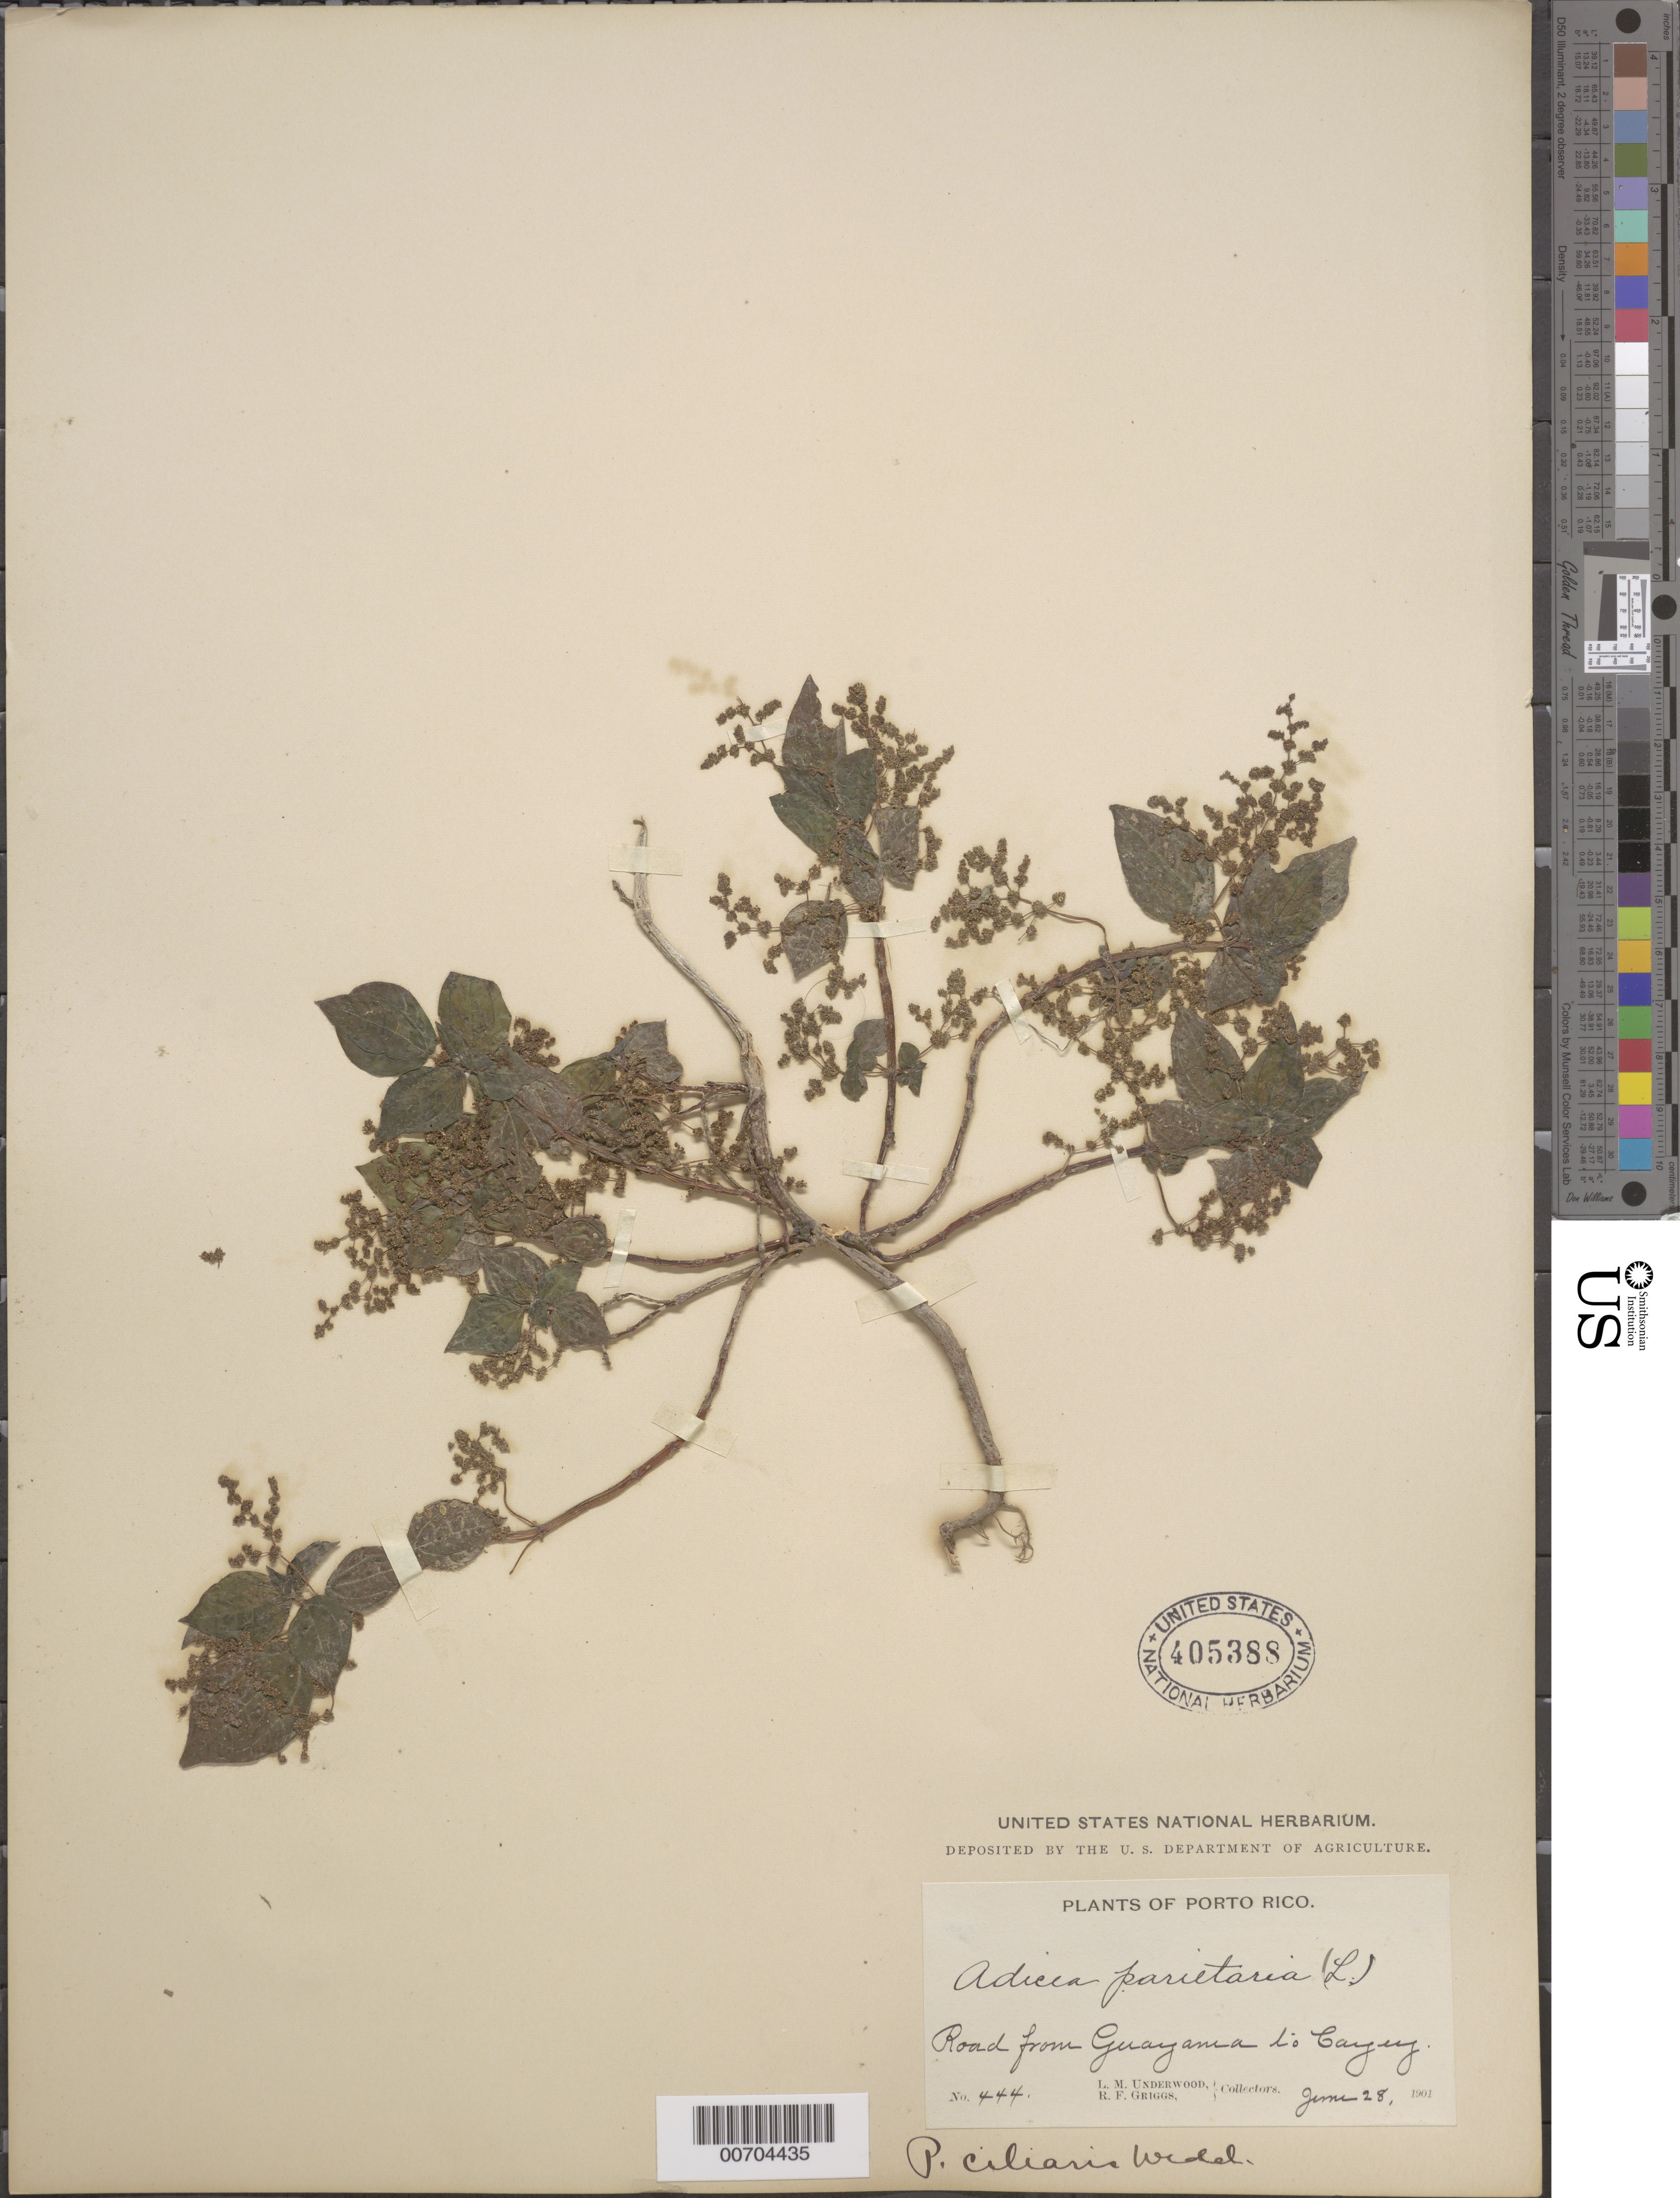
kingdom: Plantae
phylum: Tracheophyta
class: Magnoliopsida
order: Rosales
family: Urticaceae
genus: Pilea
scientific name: Pilea parietaria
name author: (L.) Blume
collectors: L. M. Underwood & R. F. Griggs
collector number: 444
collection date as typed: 28 Jun 1901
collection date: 1901-06-28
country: Puerto Rico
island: Greater Antilles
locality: Guayama to Cayey, Road from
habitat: Roadside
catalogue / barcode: US 405388